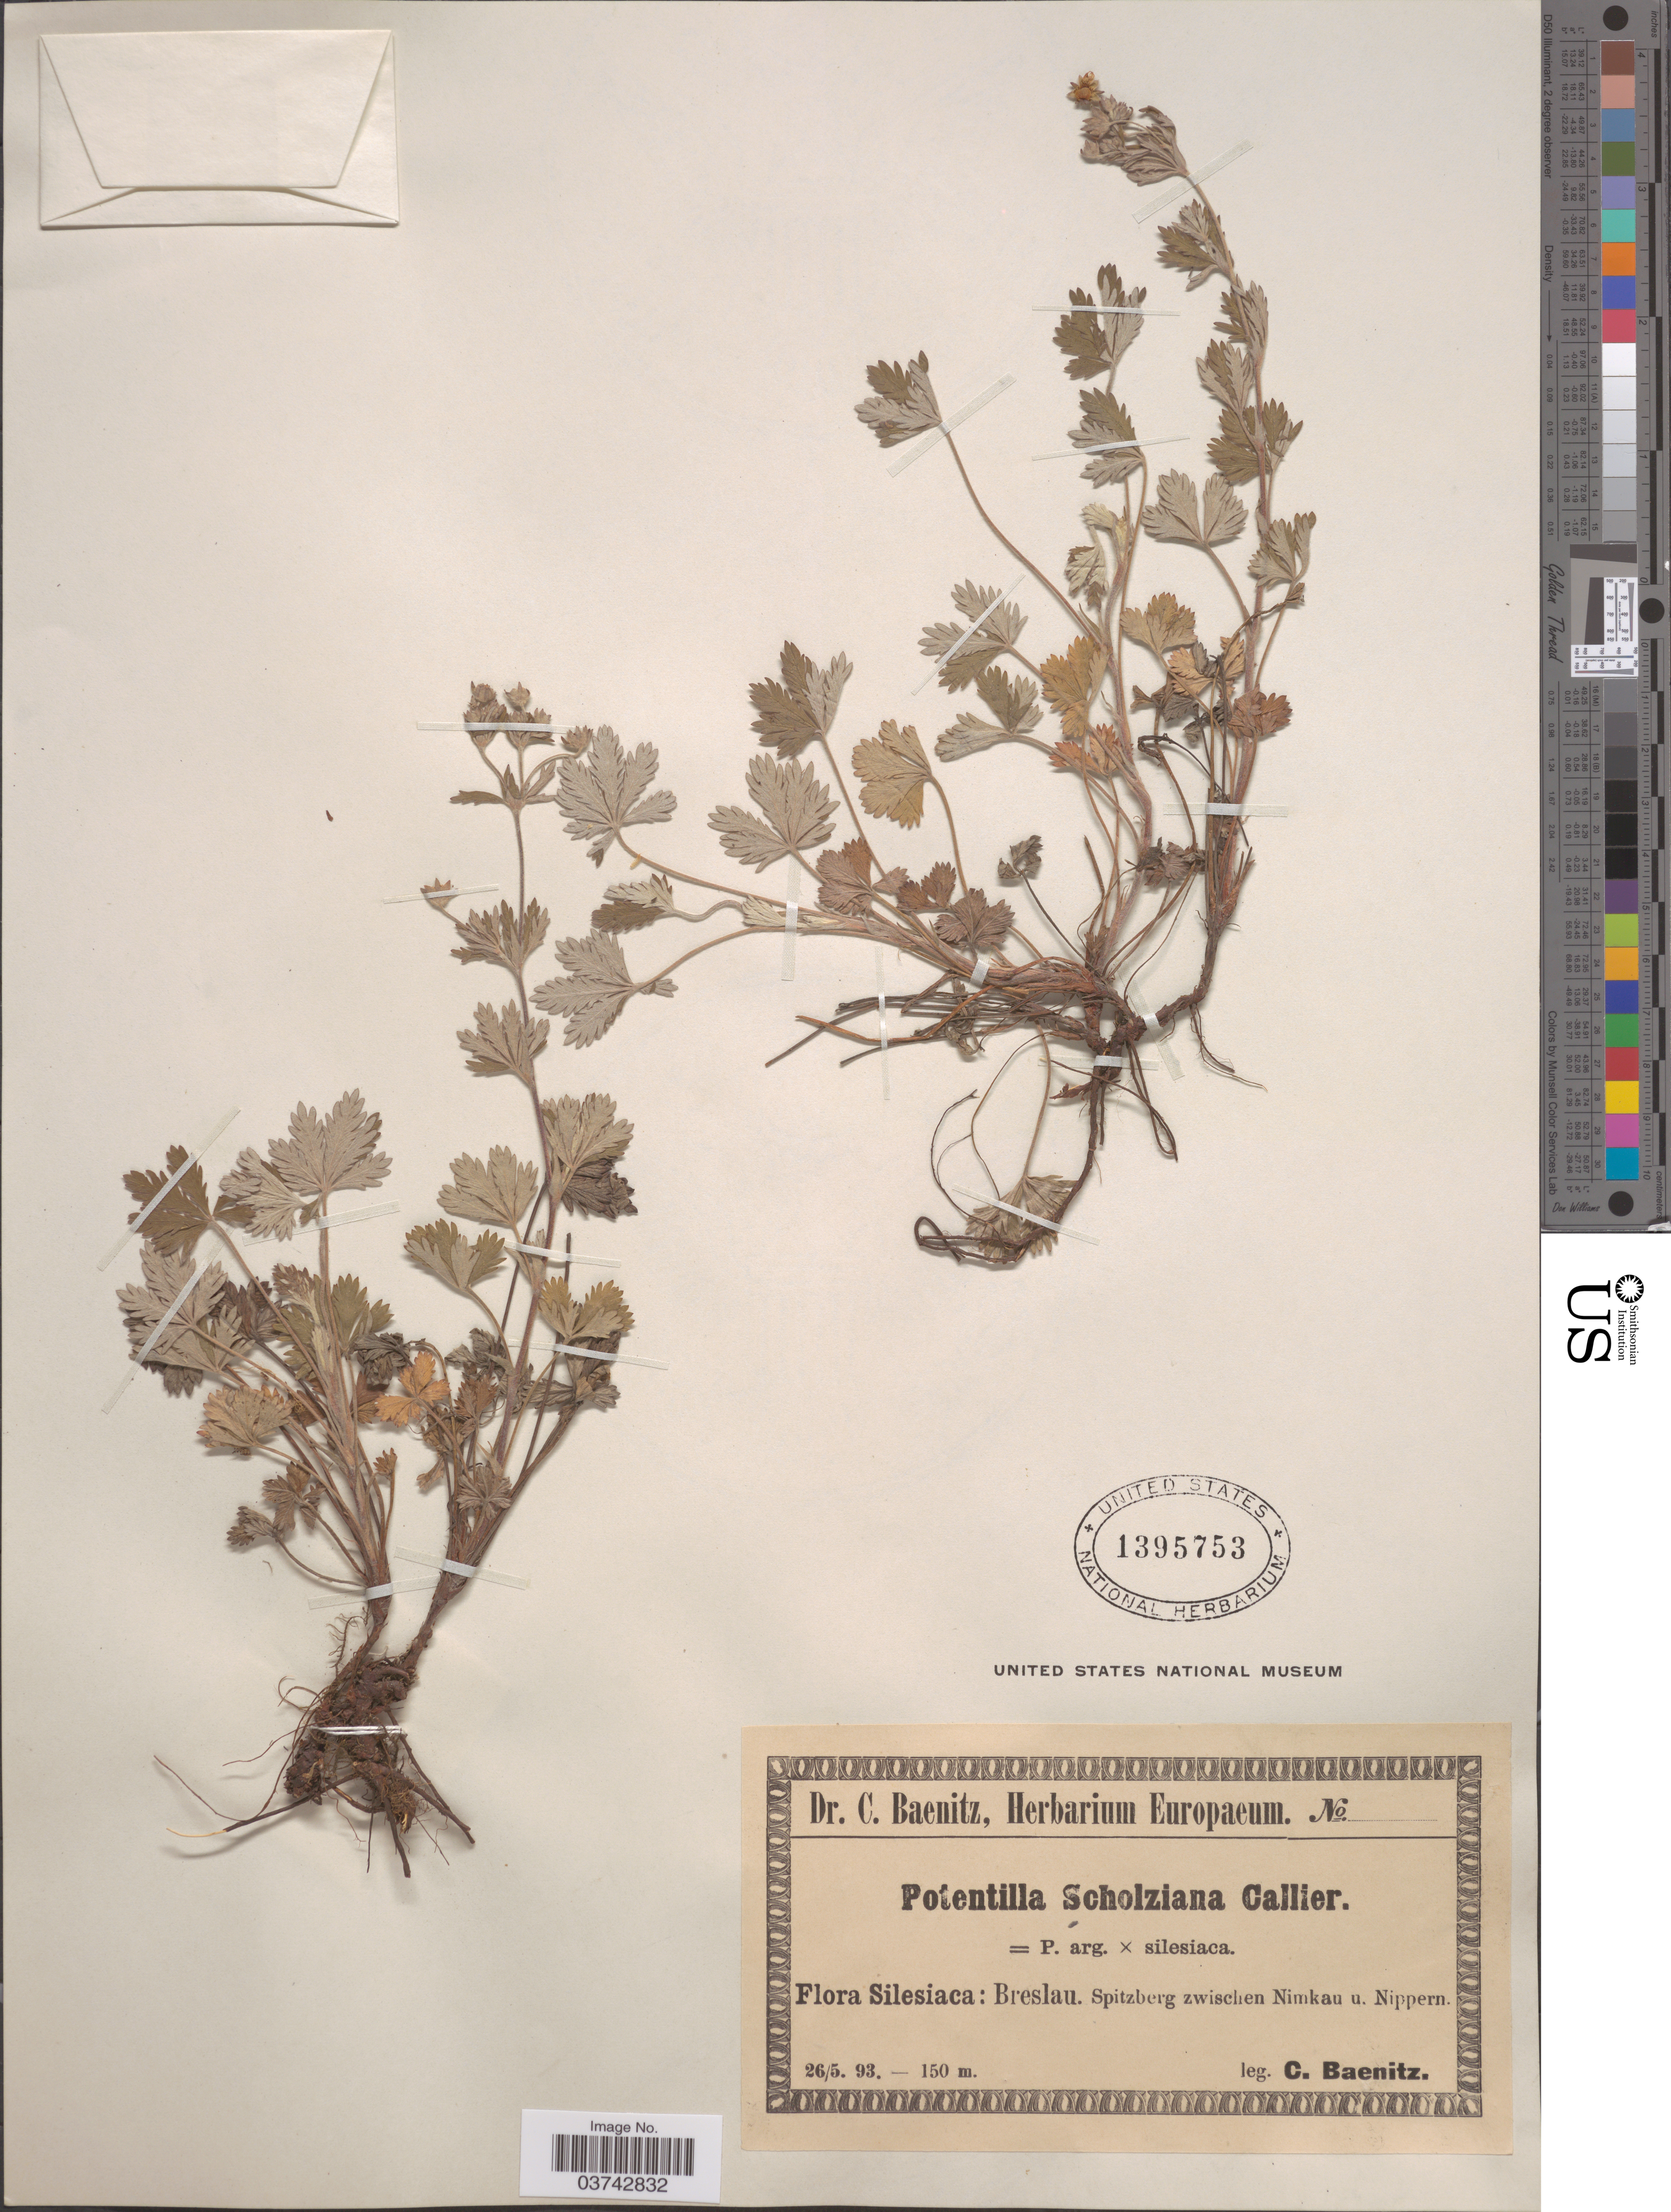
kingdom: Plantae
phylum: Tracheophyta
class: Magnoliopsida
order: Rosales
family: Rosaceae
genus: Potentilla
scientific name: Potentilla x scholziana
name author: Callier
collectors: C. G. Baenitz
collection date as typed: Transcribed d/m/y: 26/5/93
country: Poland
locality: Silesiaca: Breslau. Spitzberg zwischen Nimkau u. Nippern.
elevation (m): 150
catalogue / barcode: US 1395753